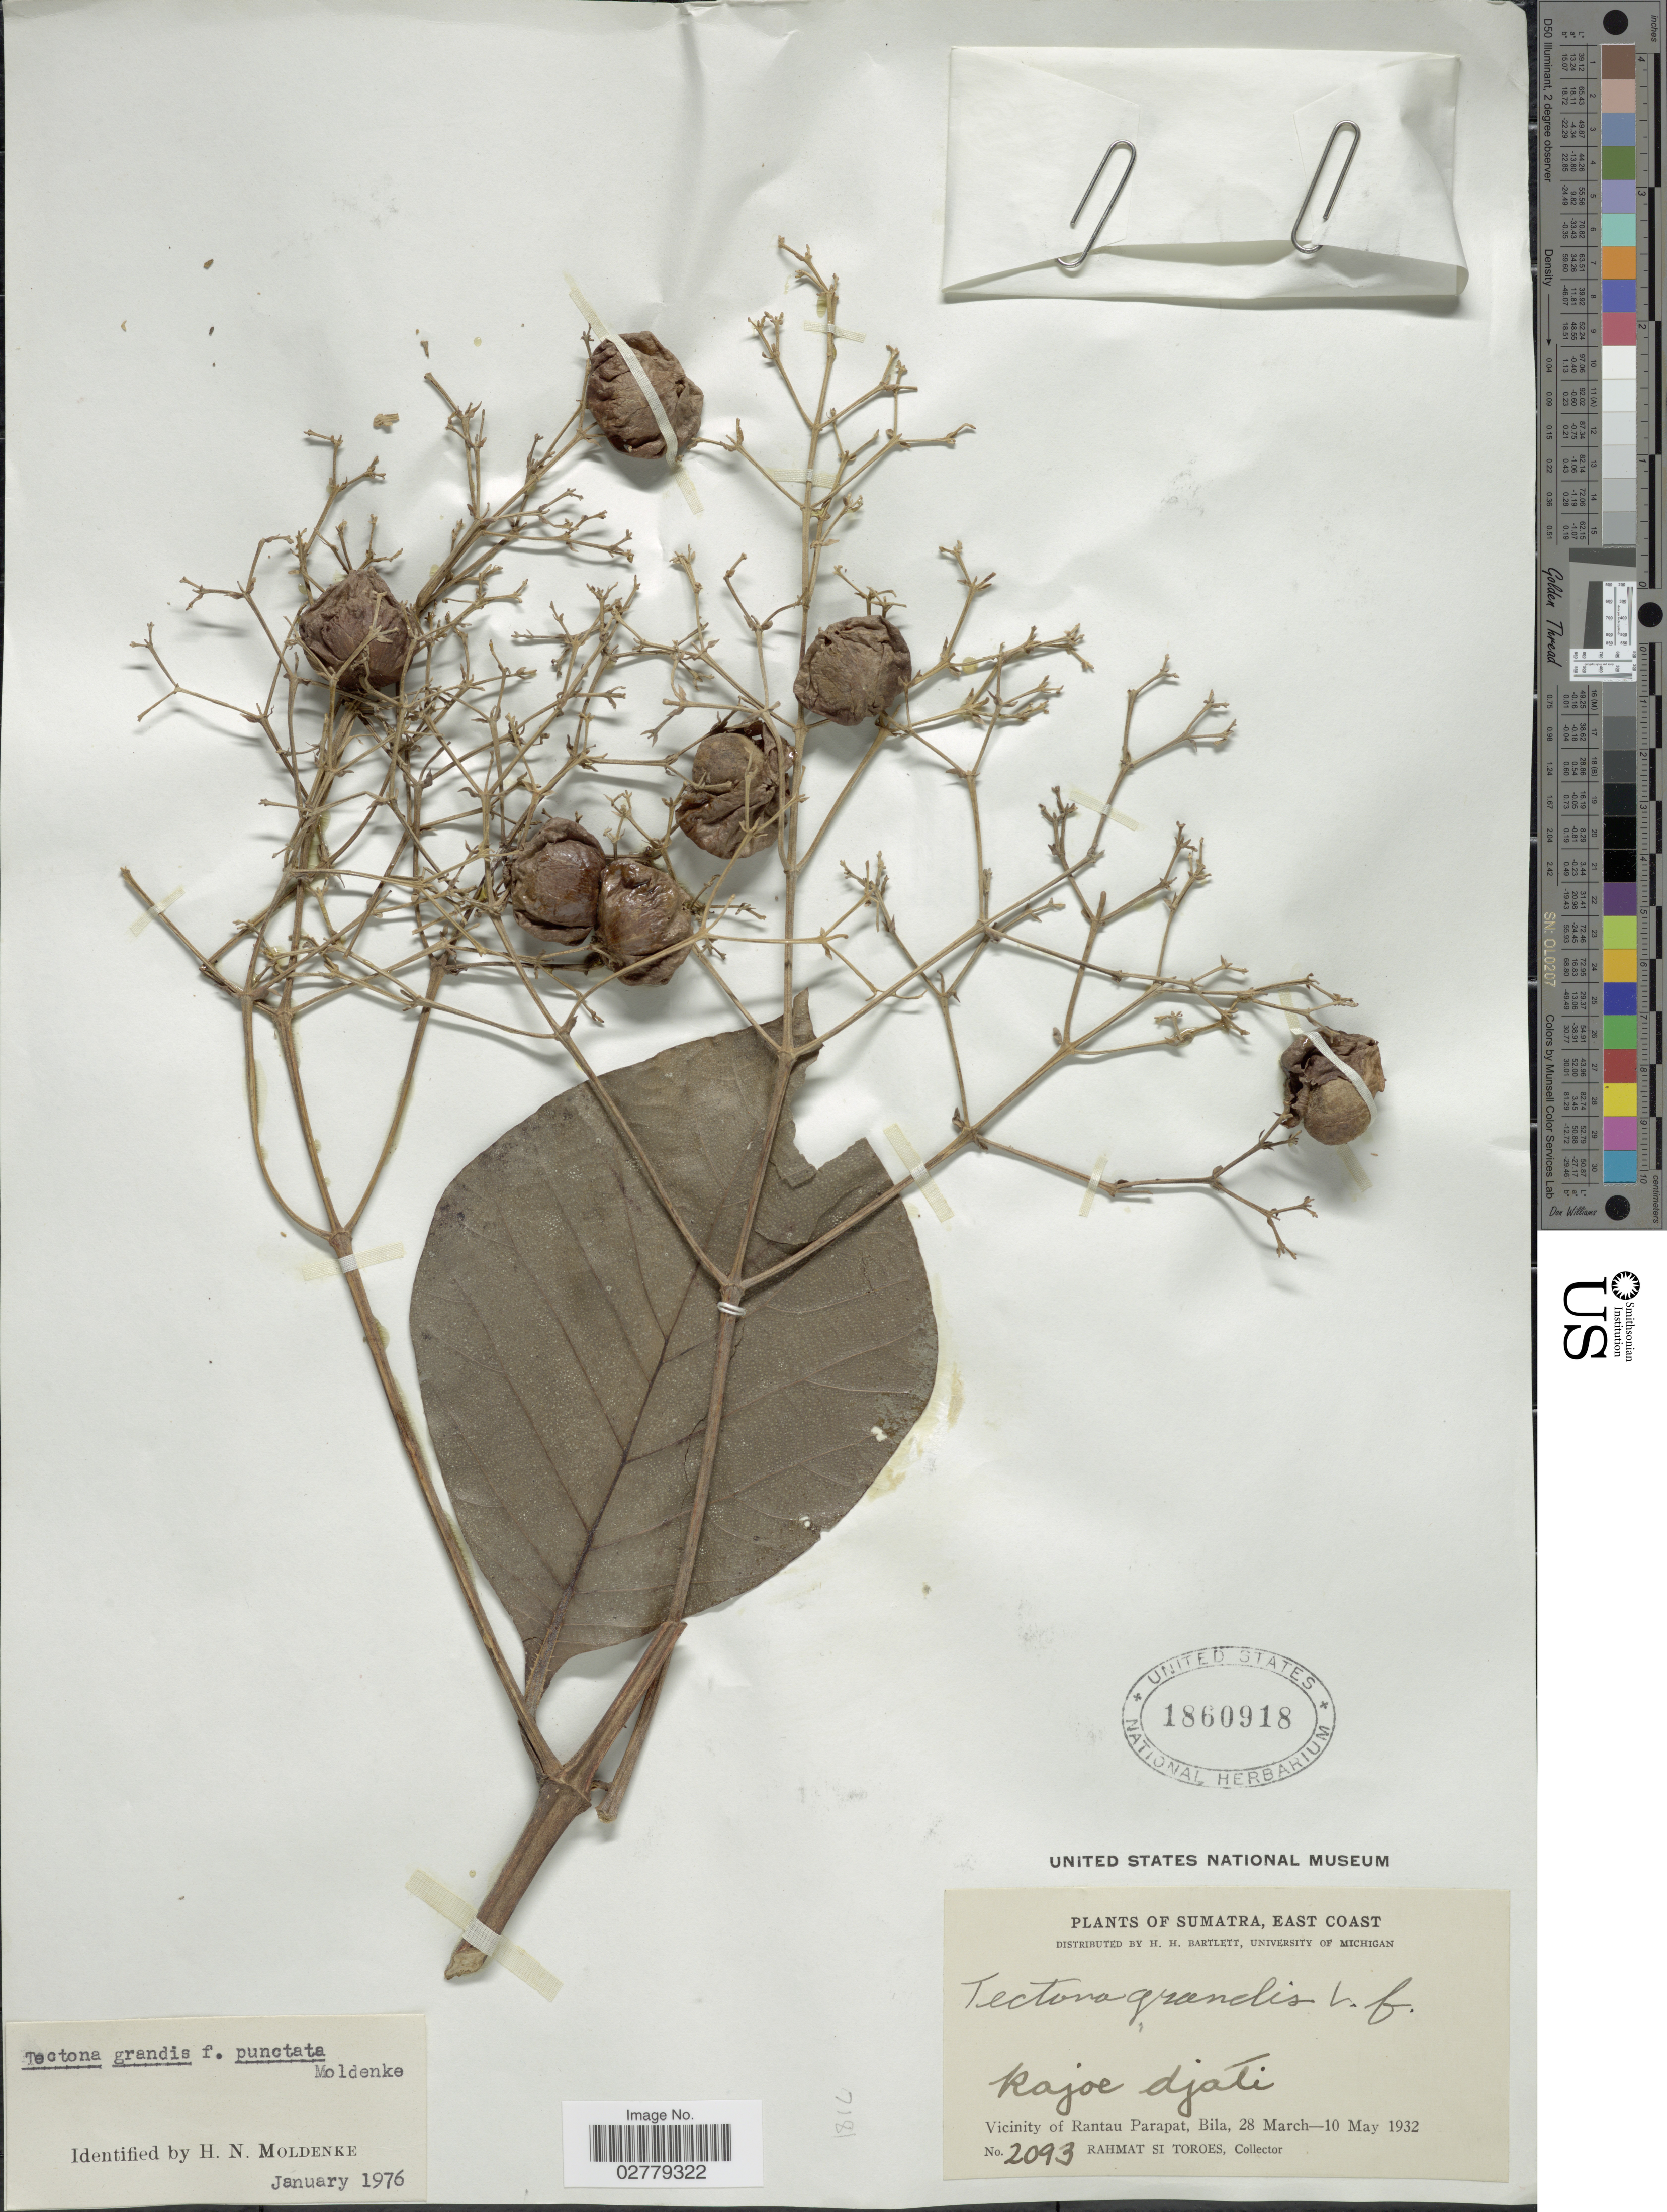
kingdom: Plantae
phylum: Tracheophyta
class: Magnoliopsida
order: Lamiales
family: Lamiaceae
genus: Tectona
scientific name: Tectona grandis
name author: L. f.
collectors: Rahmat Si Boeea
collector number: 2093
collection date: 1932-03-28/1932-05-10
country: Indonesia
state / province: Sumatra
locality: East Coast. Vicinity of Rantau Parapat, Bila.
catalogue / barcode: US 1860918